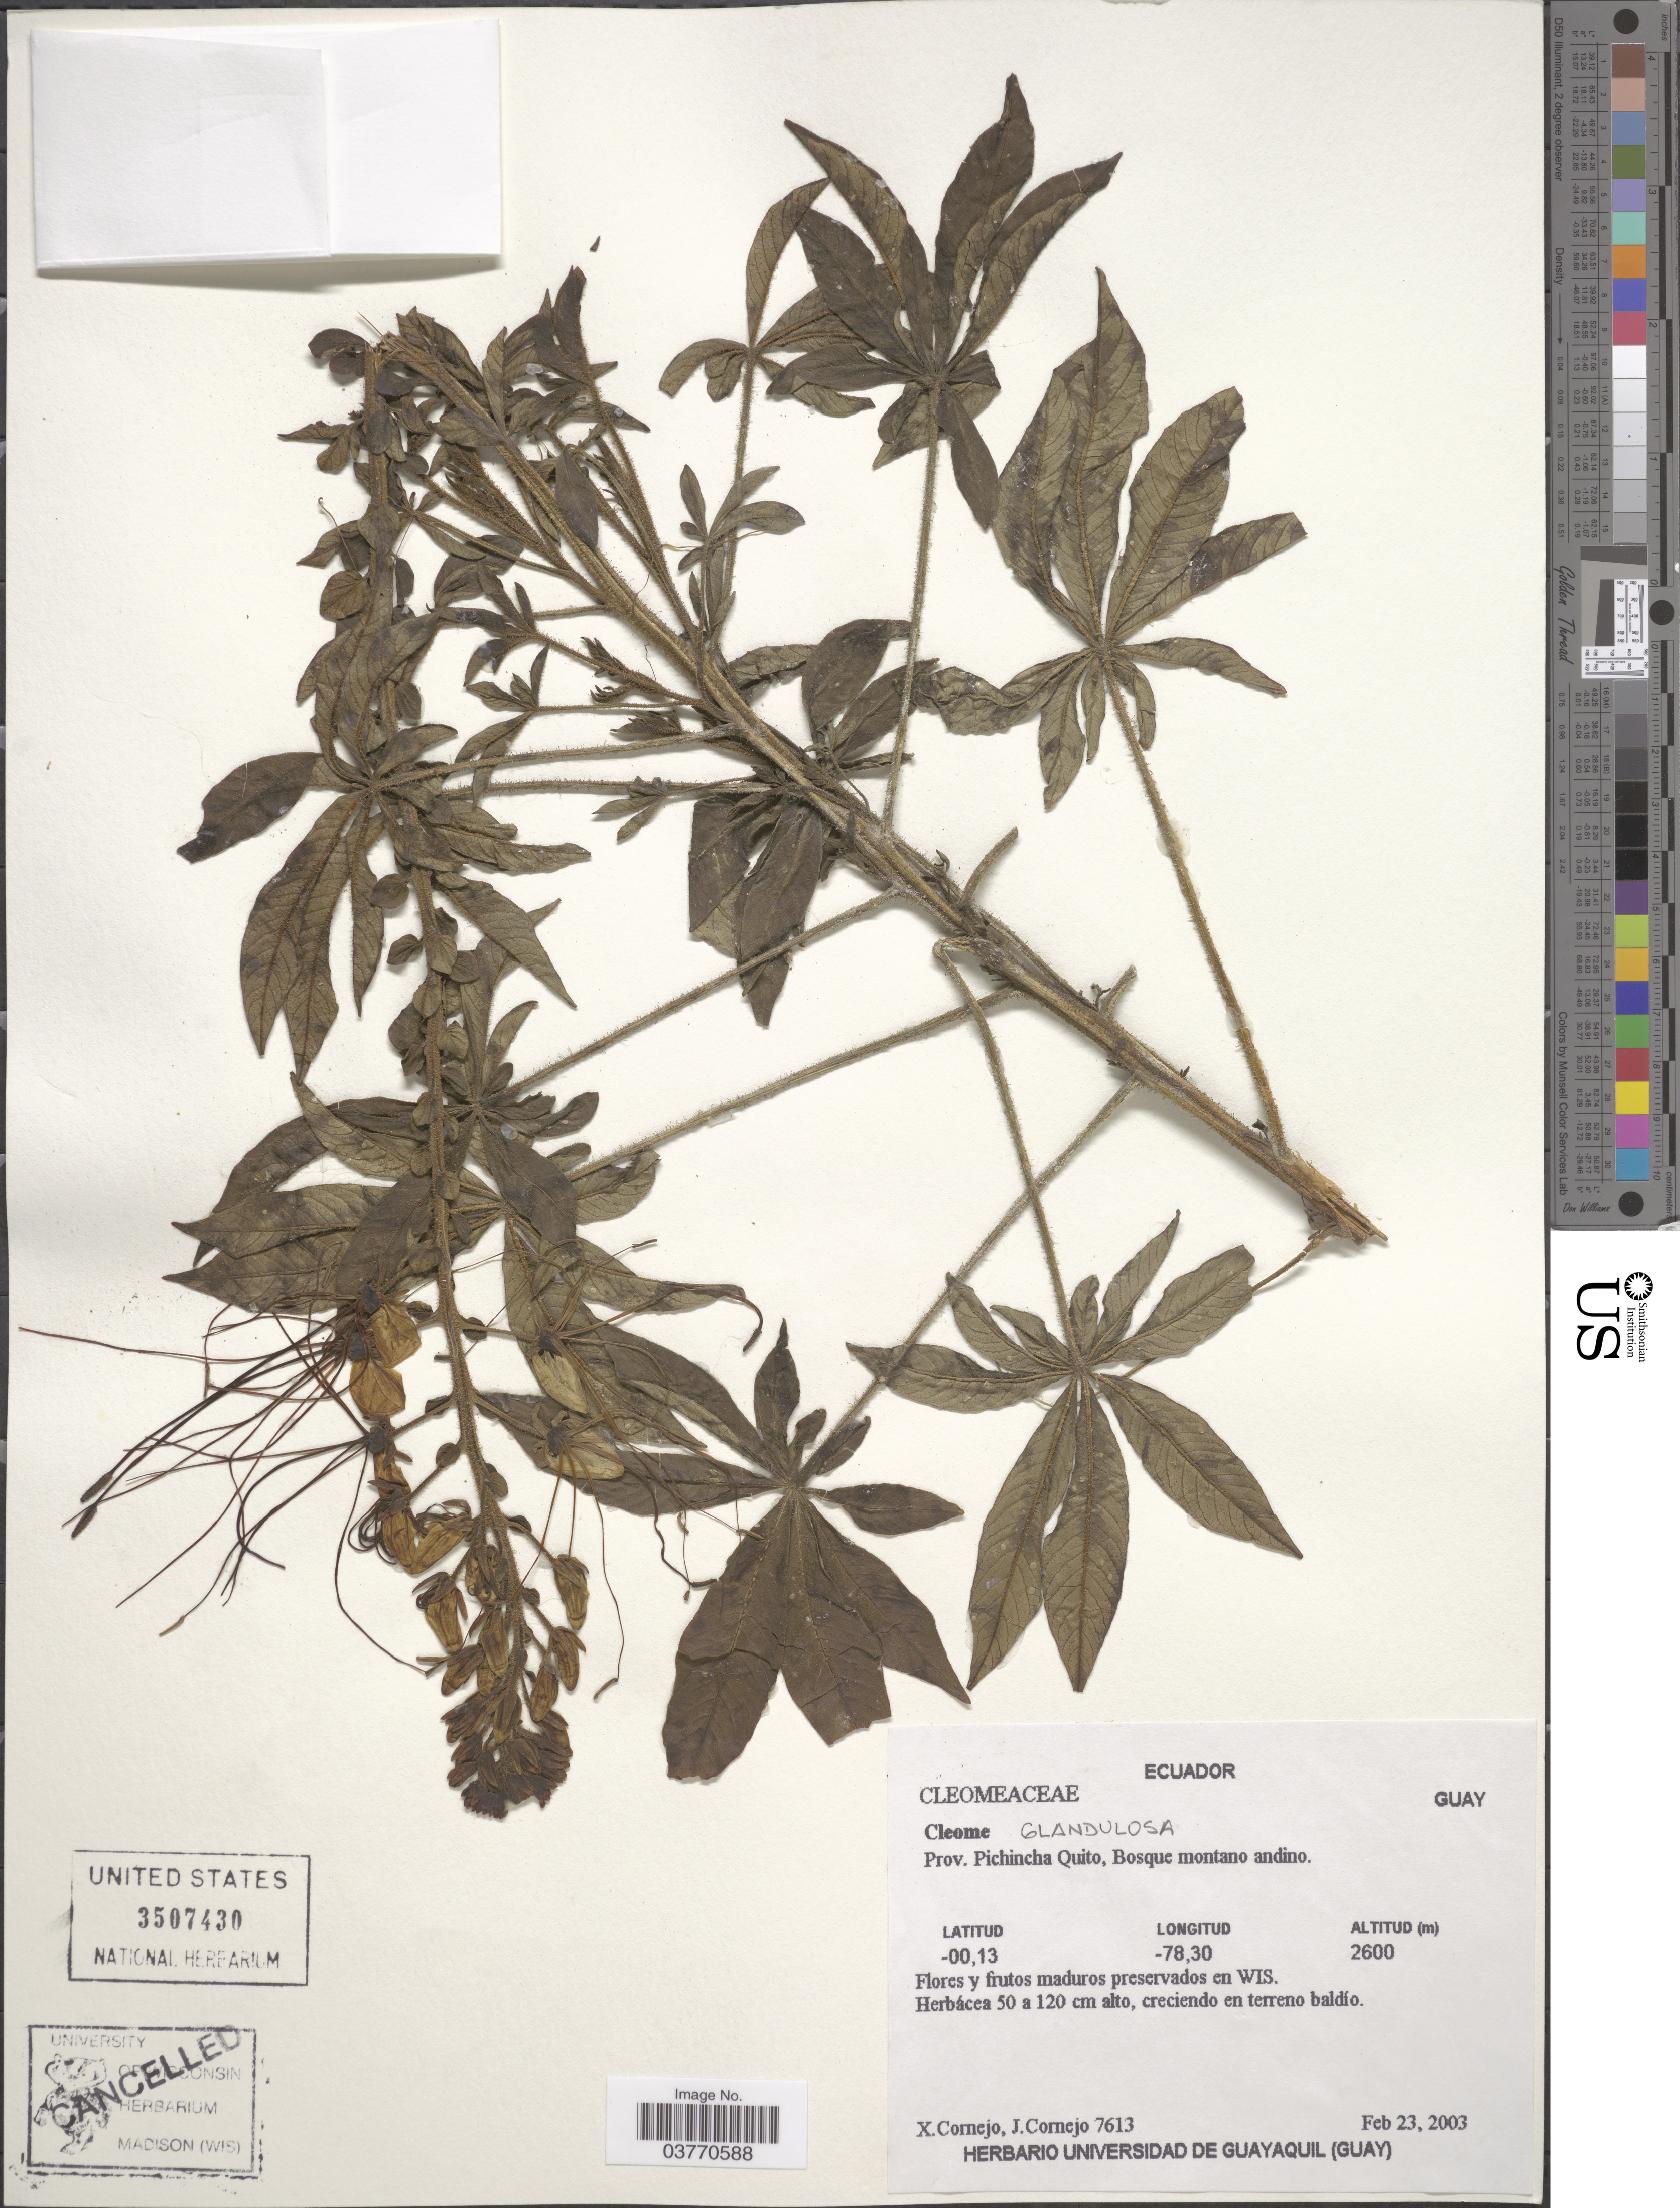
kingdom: Plantae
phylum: Tracheophyta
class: Magnoliopsida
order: Brassicales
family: Cleomaceae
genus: Andinocleome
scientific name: Andinocleome glandulosa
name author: (Ruiz & Pav. ex DC.) Iltis ex E.M. McGinty & Roalson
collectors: X. F. Cornejo & J. Cornejo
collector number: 7613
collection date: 2003-02-23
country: Ecuador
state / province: Pichincha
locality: Pichincha Quito, Bosque montano andino.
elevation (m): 2600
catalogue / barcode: US 3507430